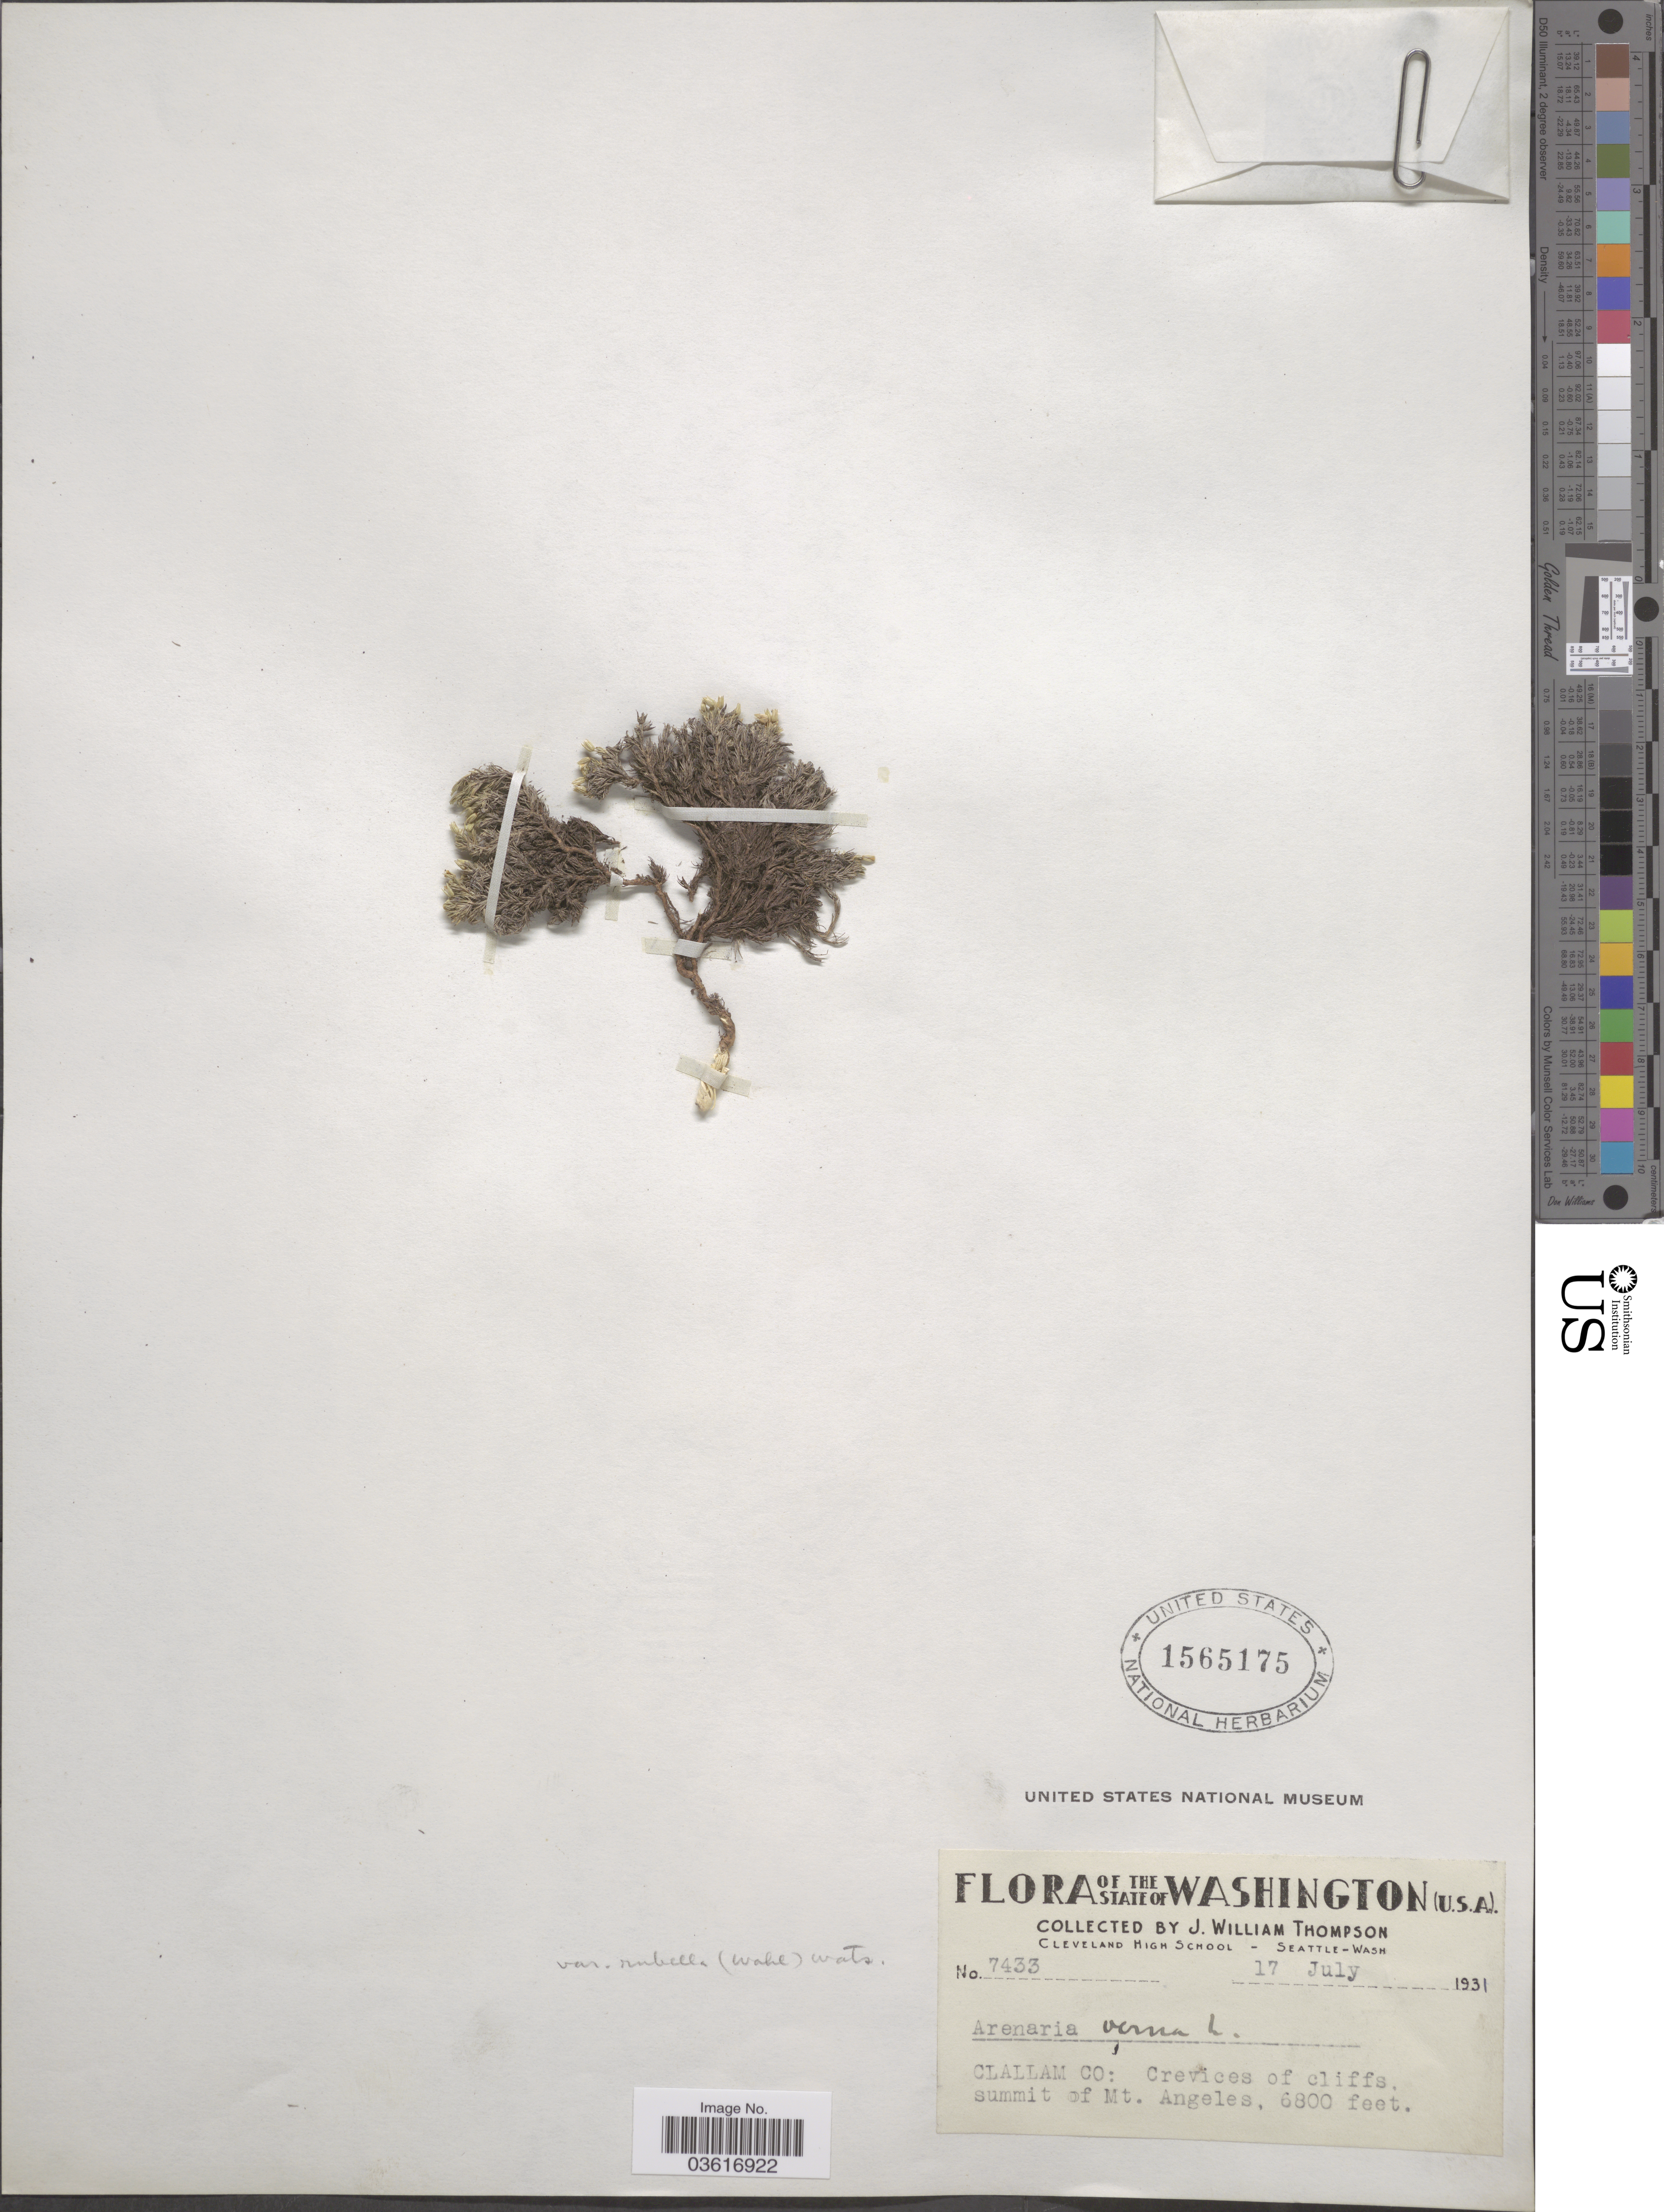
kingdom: Plantae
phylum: Tracheophyta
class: Magnoliopsida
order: Caryophyllales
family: Caryophyllaceae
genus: Minuartia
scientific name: Minuartia verna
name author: (L.) Hiern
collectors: J. W. Thompson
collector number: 7433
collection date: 1931-07-17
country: United States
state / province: Washington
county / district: Clallam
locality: Clallam Co: Crevices of cliffs summit of Mt. Angeles.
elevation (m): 2073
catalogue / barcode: US 1565175